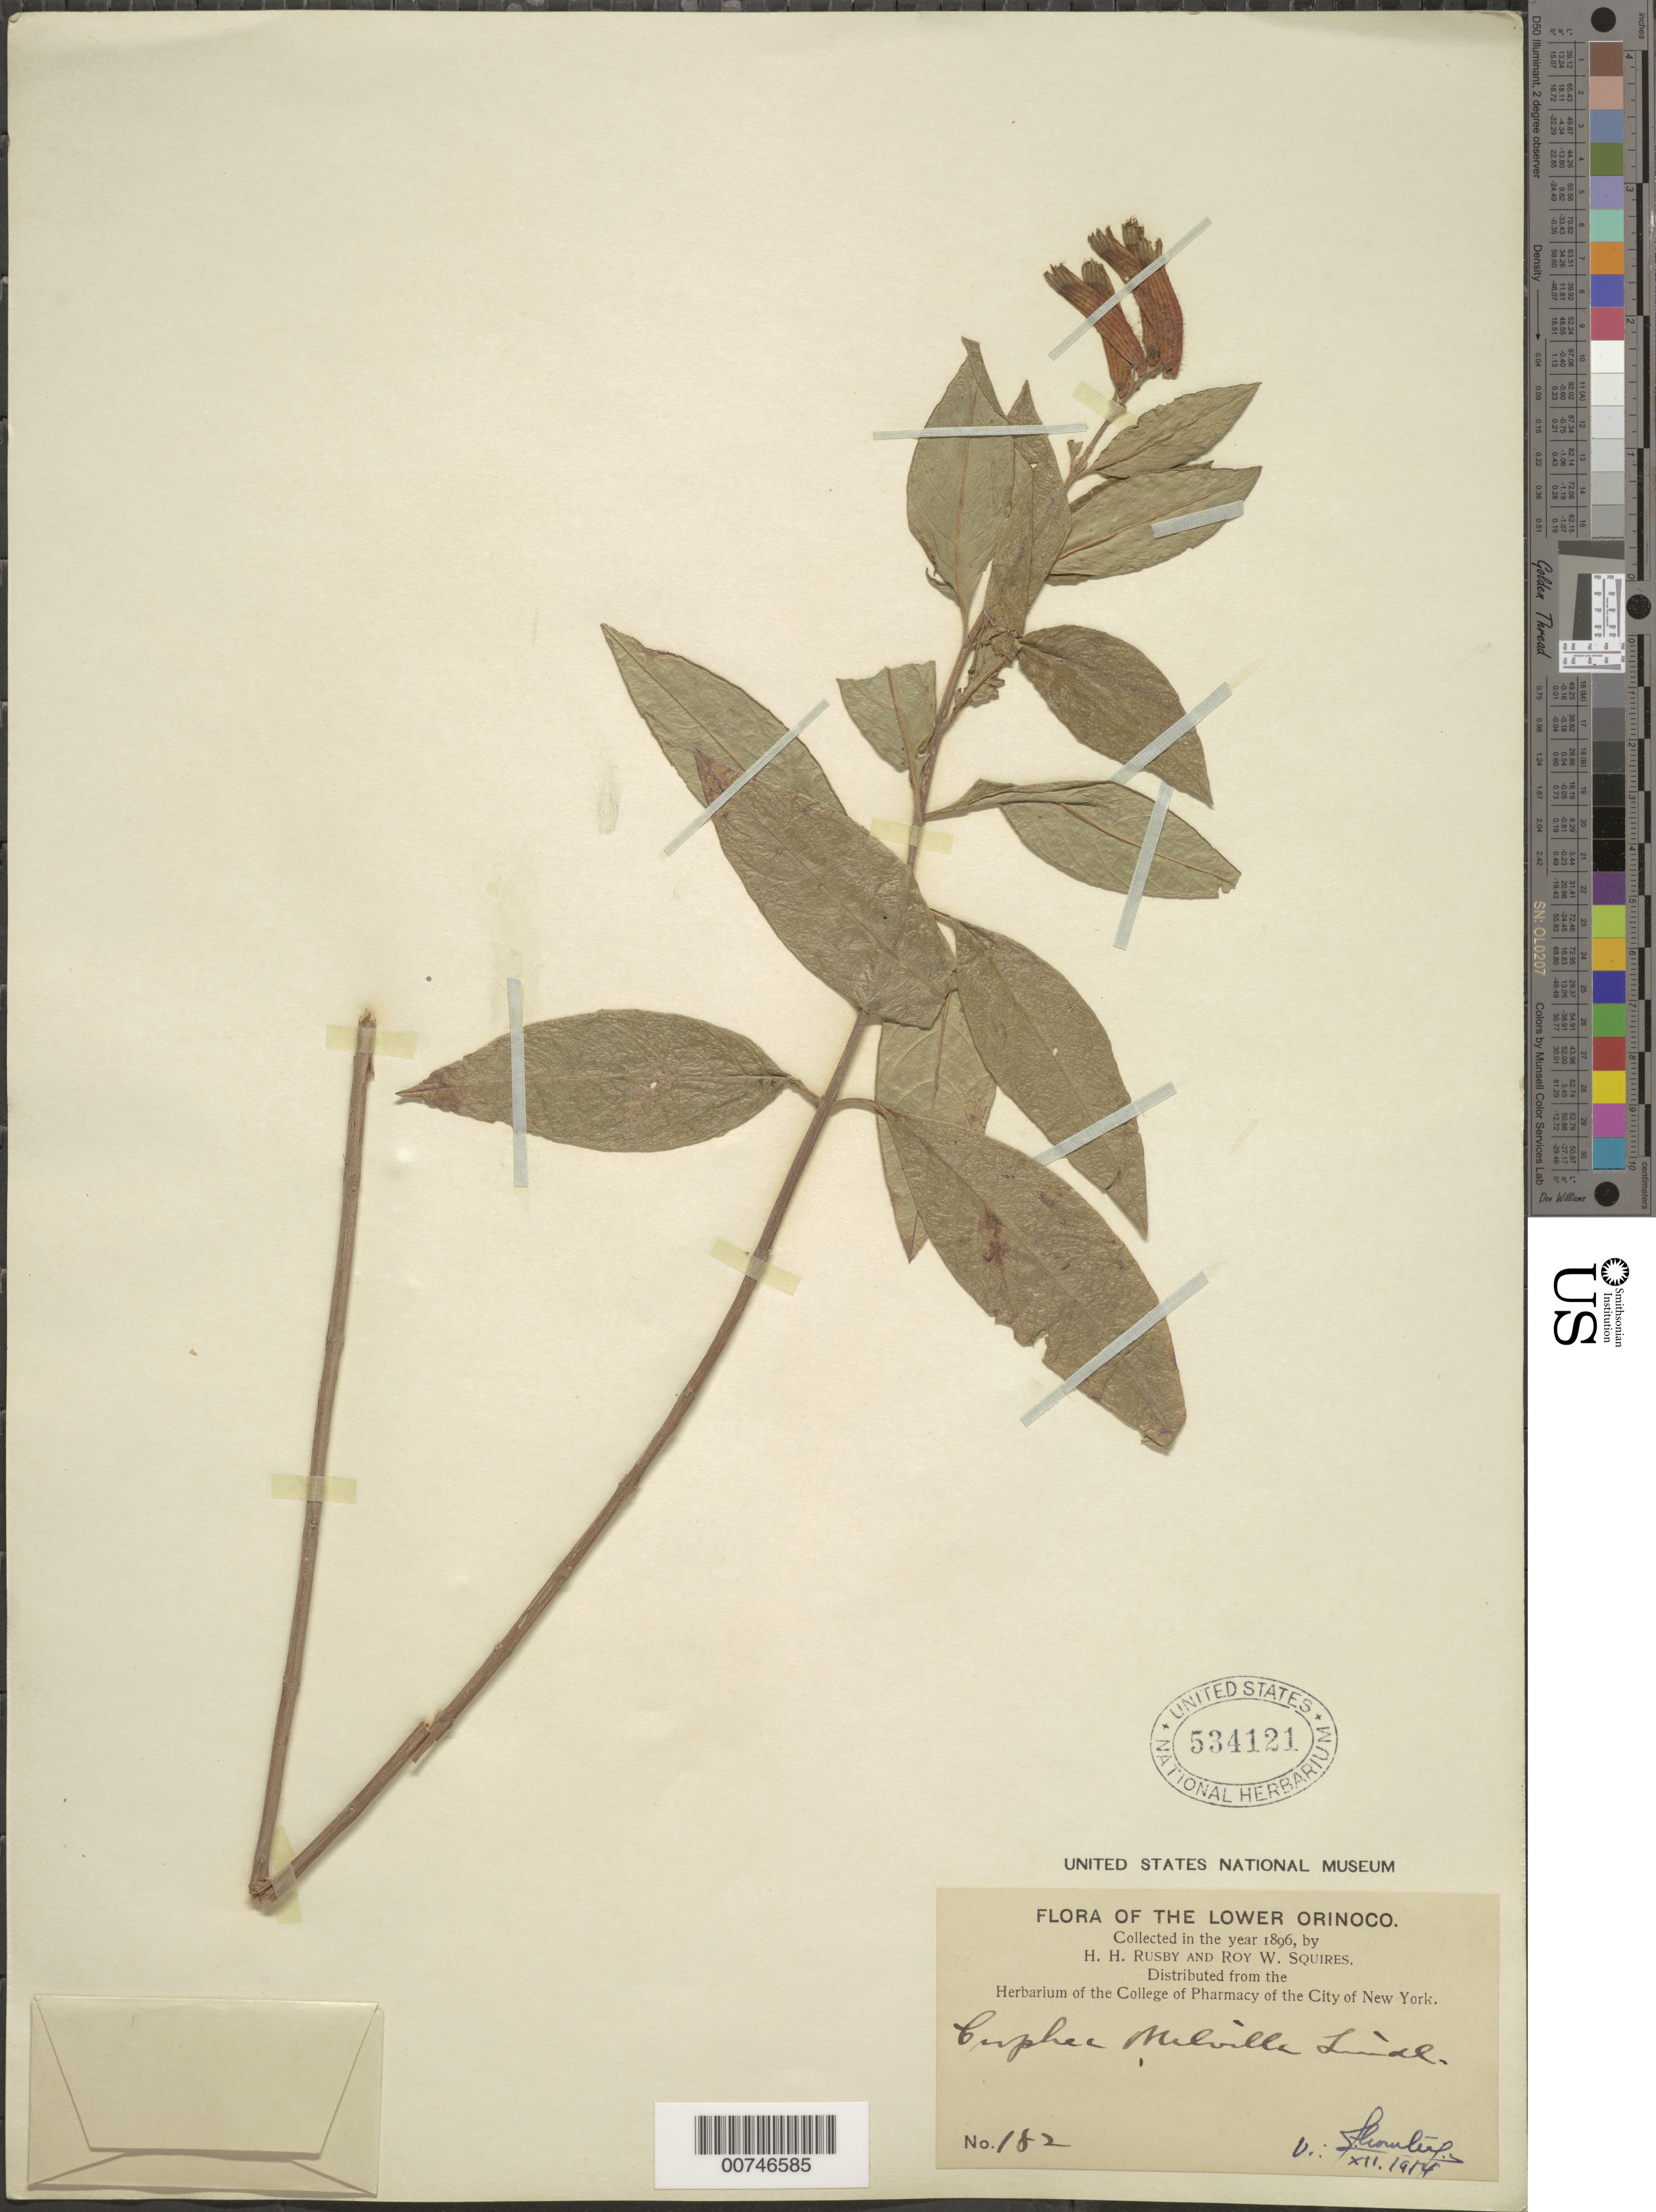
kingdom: Plantae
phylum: Tracheophyta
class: Magnoliopsida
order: Myrtales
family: Lythraceae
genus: Cuphea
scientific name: Cuphea melvilla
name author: Lindl.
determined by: Lourteig, A.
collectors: H. H. Rusby & R. Squires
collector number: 182 a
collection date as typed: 1896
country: Venezuela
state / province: Delta Amacuro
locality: Lower Orinoco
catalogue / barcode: US 534121